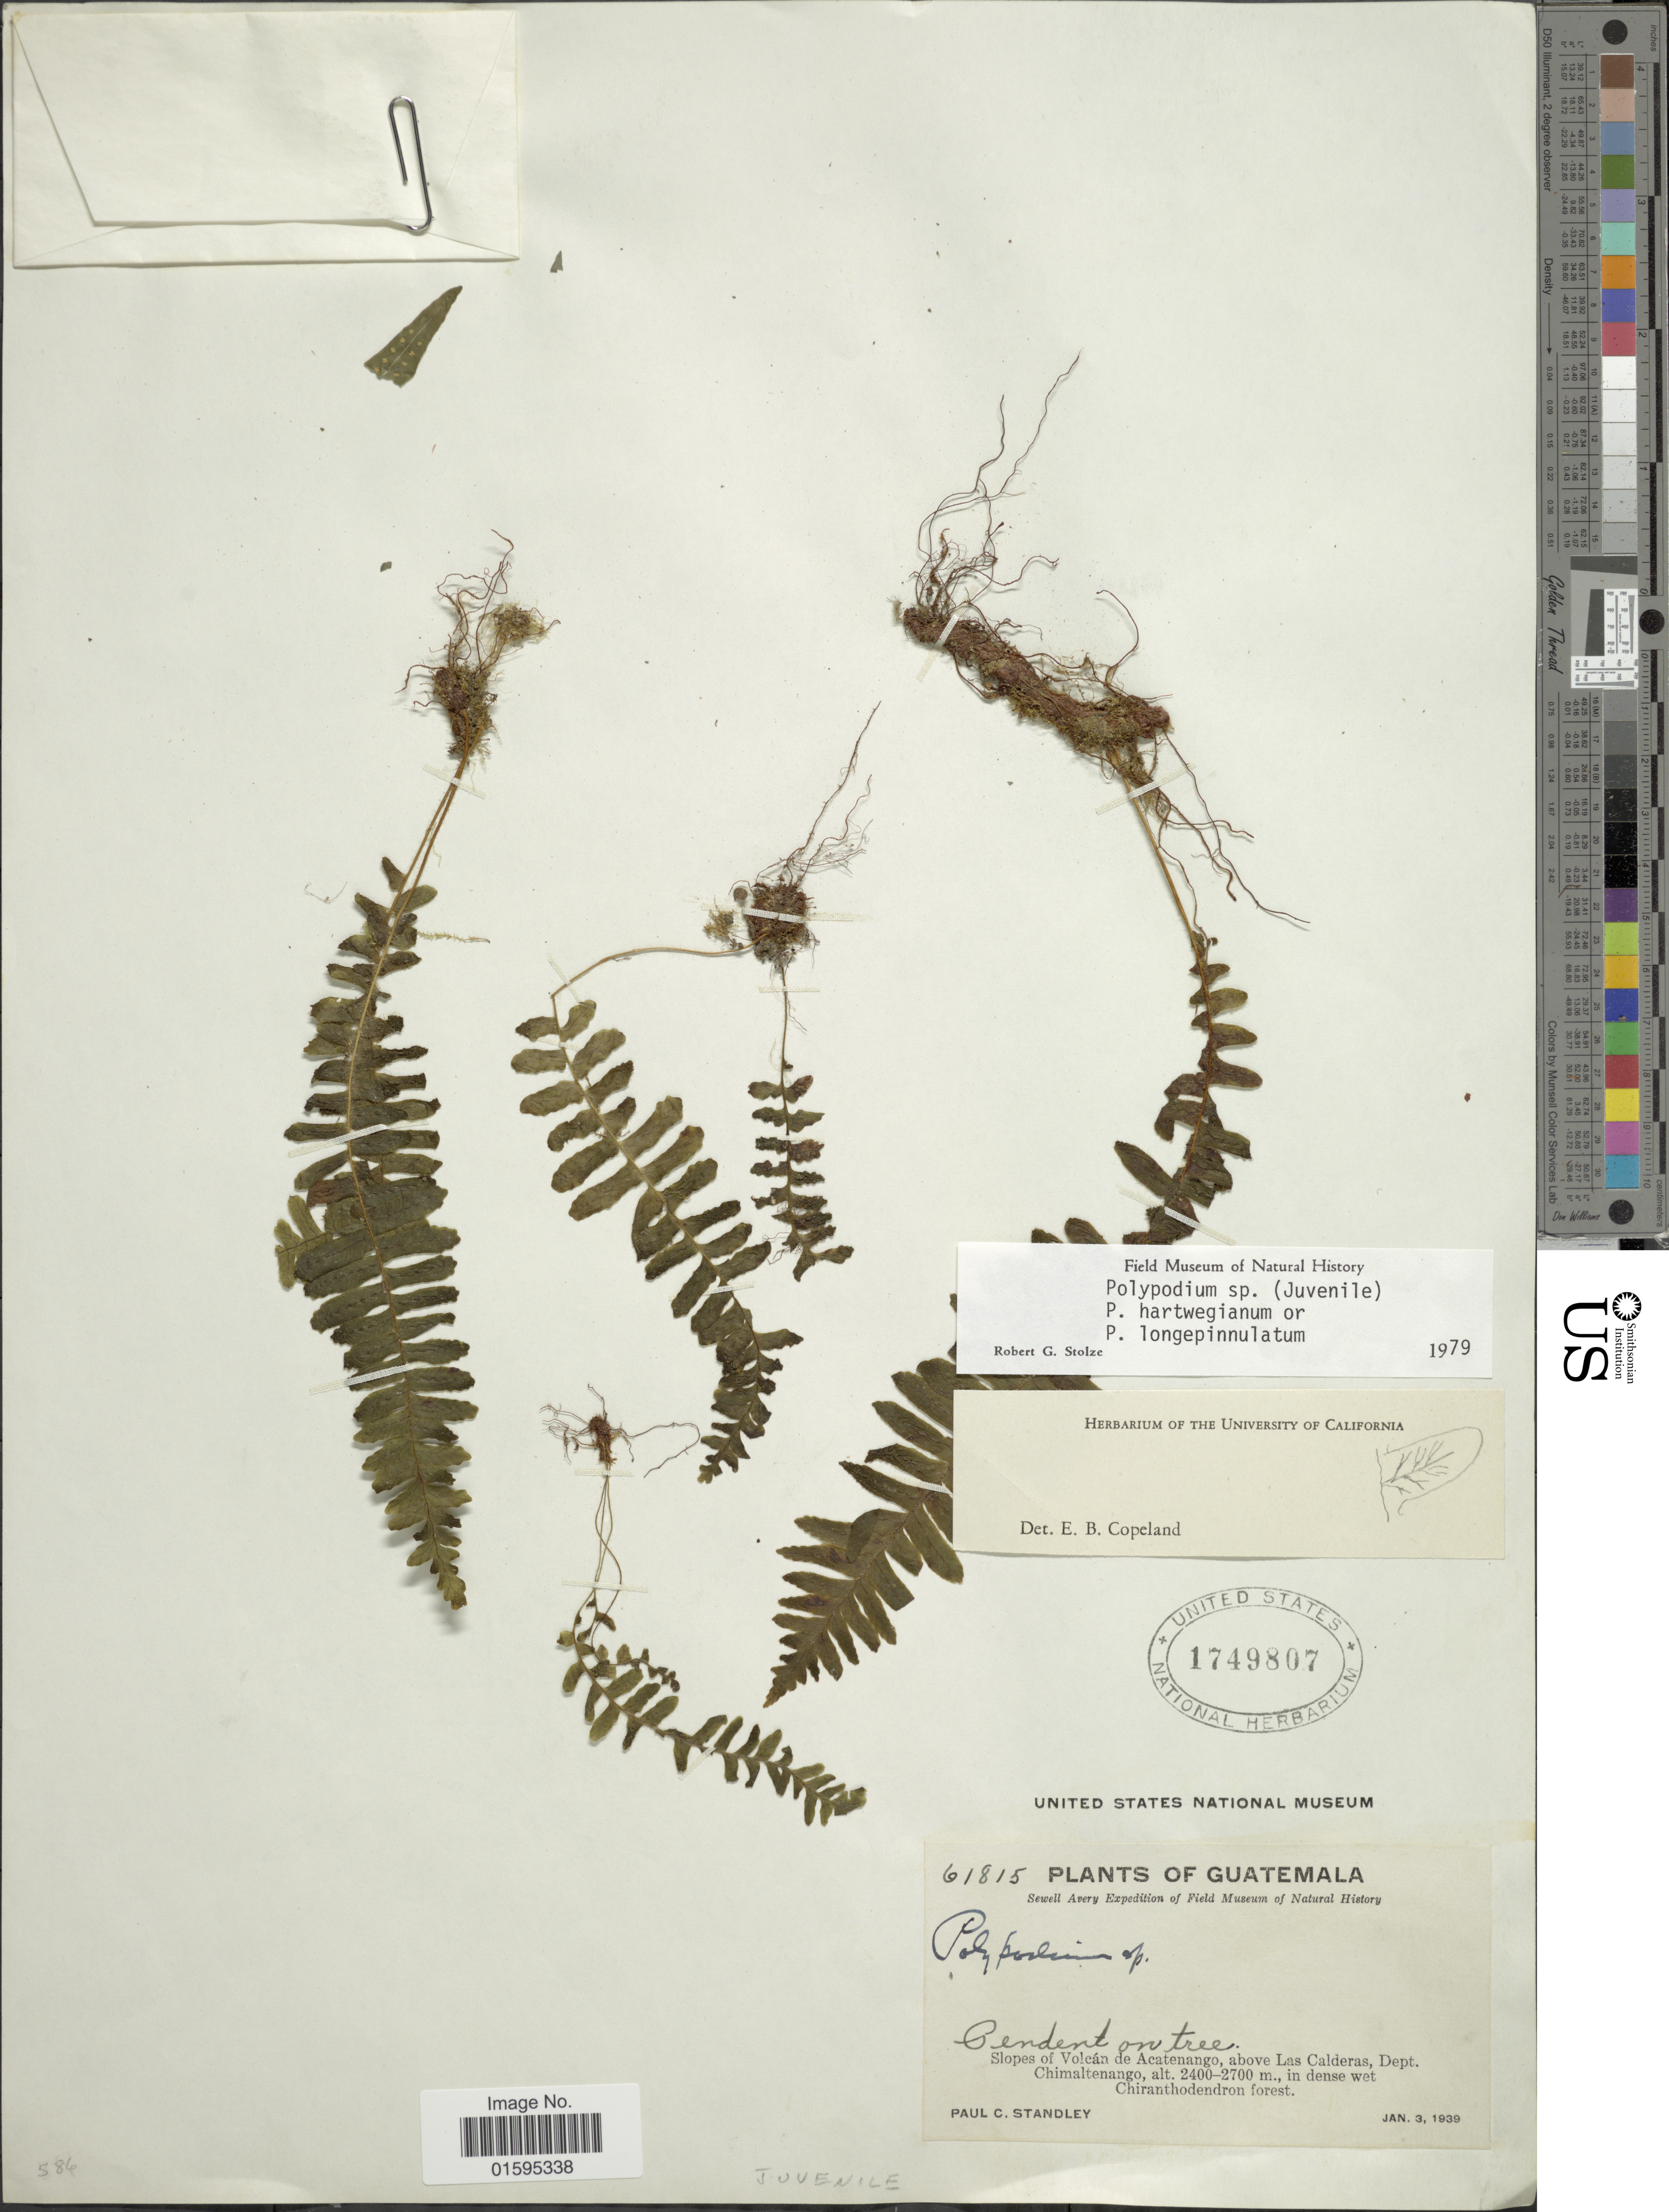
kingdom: Plantae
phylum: Tracheophyta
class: Polypodiopsida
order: Polypodiales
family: Polypodiaceae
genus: Polypodium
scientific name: Polypodium longepinnulatum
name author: E. Fourn.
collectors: P. C. Standley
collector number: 61815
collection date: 1939-01-03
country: Guatemala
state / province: Chimaltenango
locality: Slopes of Volcán de Acatenango, above Las Calderas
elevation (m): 2400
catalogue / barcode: US 1749807